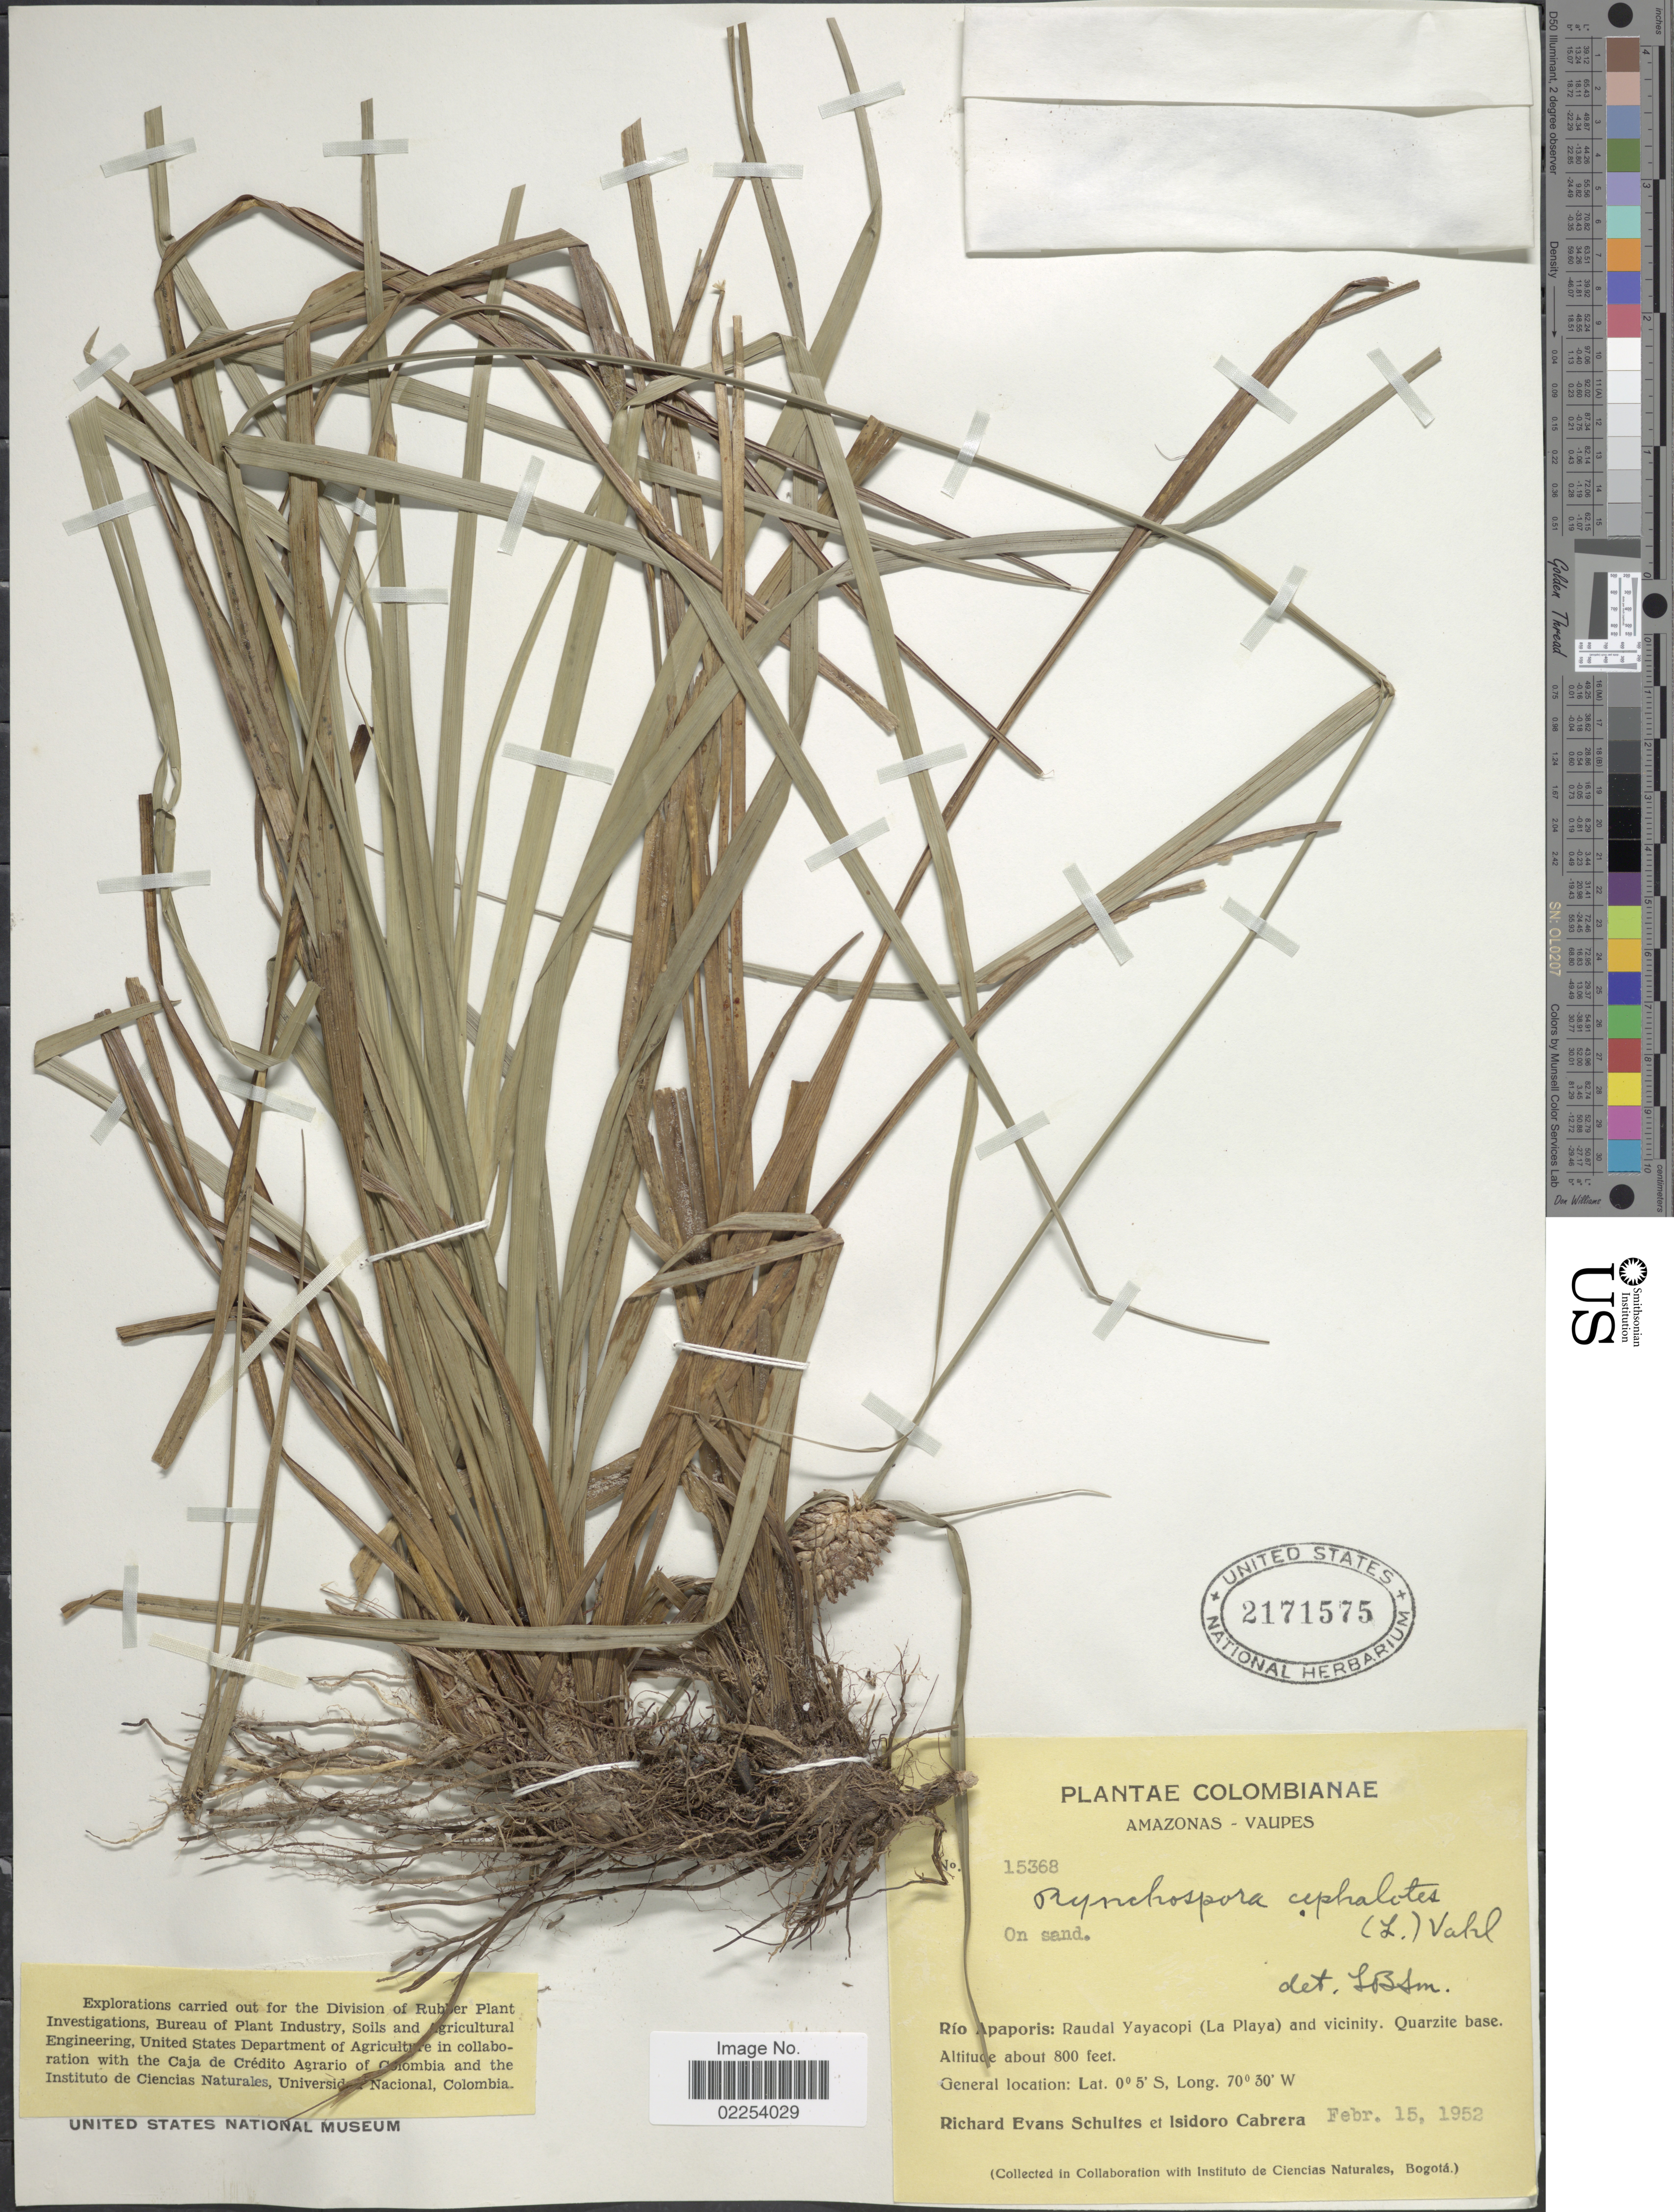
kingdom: Plantae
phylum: Tracheophyta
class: Liliopsida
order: Poales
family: Cyperaceae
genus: Rhynchospora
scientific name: Rhynchospora cephalotes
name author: (L.) Vahl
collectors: R. E. Schultes & I. Cabrera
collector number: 15368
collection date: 1952-02-15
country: Colombia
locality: Amazonas - Vaupes, Rio Apaporis: Raudal Yayacopi (La Playa) and vicinity. Quarzite base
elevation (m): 244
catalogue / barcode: US 2171575